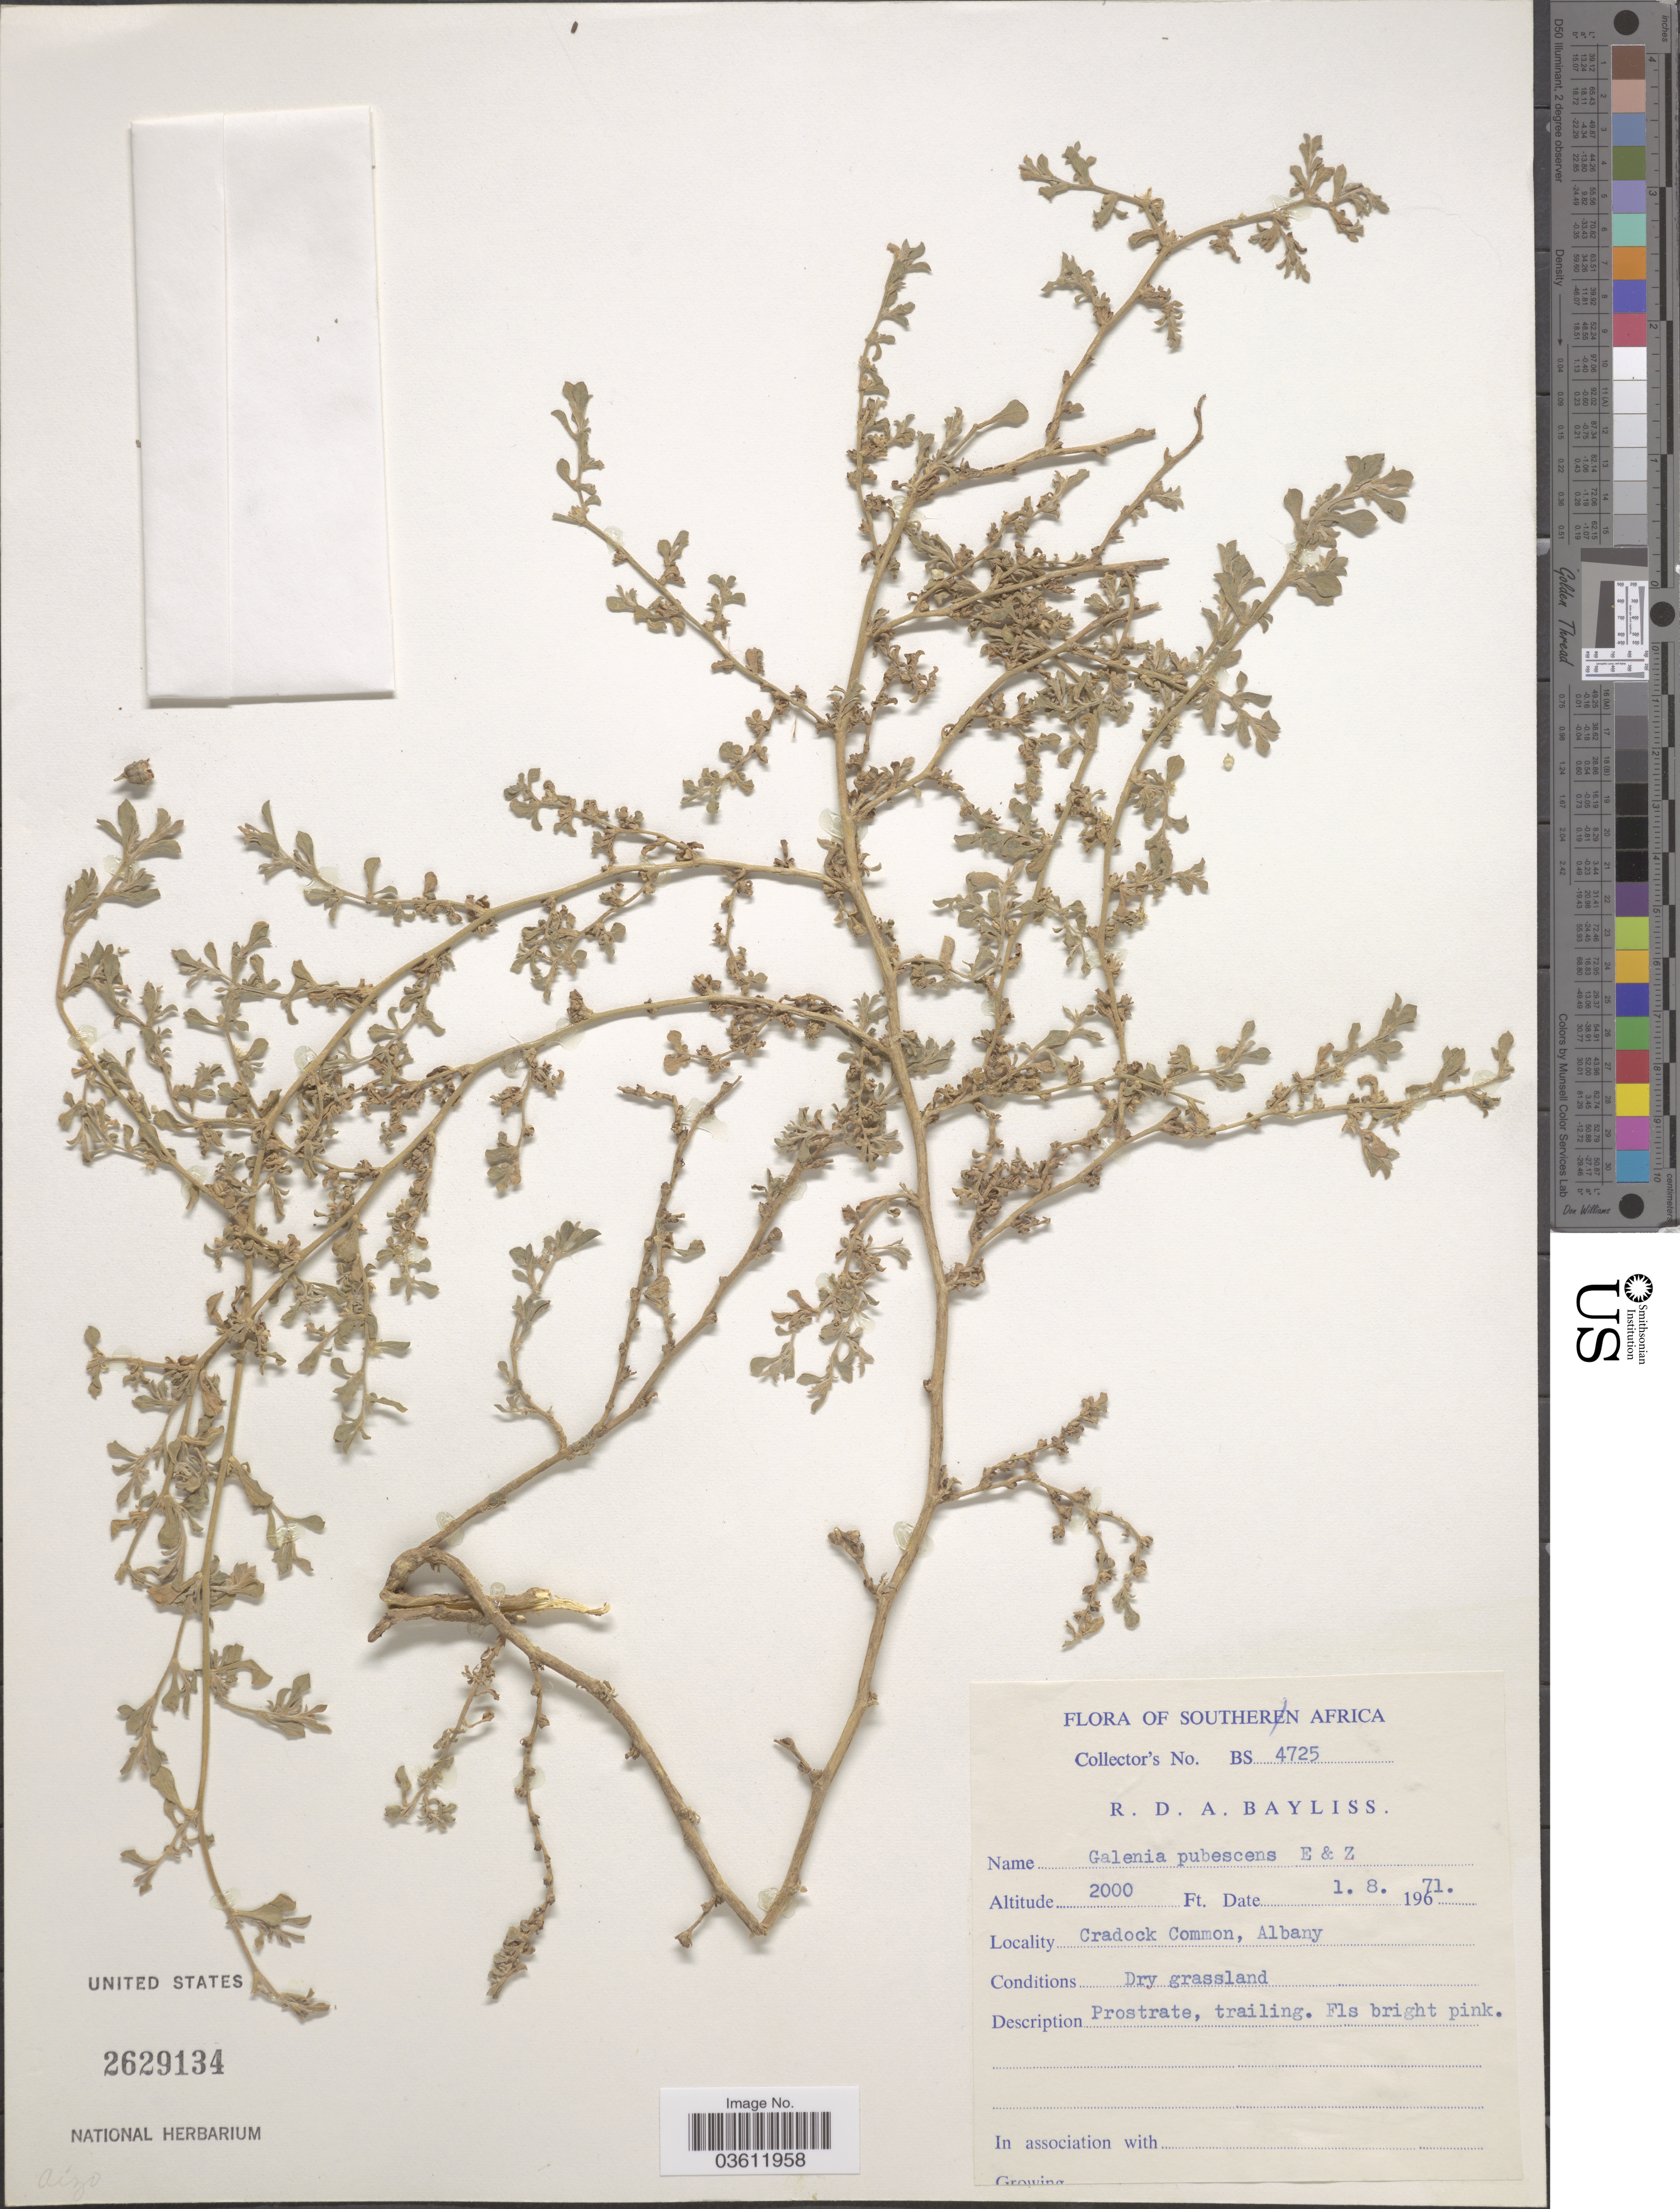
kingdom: Plantae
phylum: Tracheophyta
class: Magnoliopsida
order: Caryophyllales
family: Aizoaceae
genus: Aizoon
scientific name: Aizoon pubescens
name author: Eckl. & Zeyh.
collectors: R. Bayliss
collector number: BS4725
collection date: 1971-08-01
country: South Africa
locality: Southern Africa. Cradock Common, Albany.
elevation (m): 610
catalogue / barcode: US 2629134